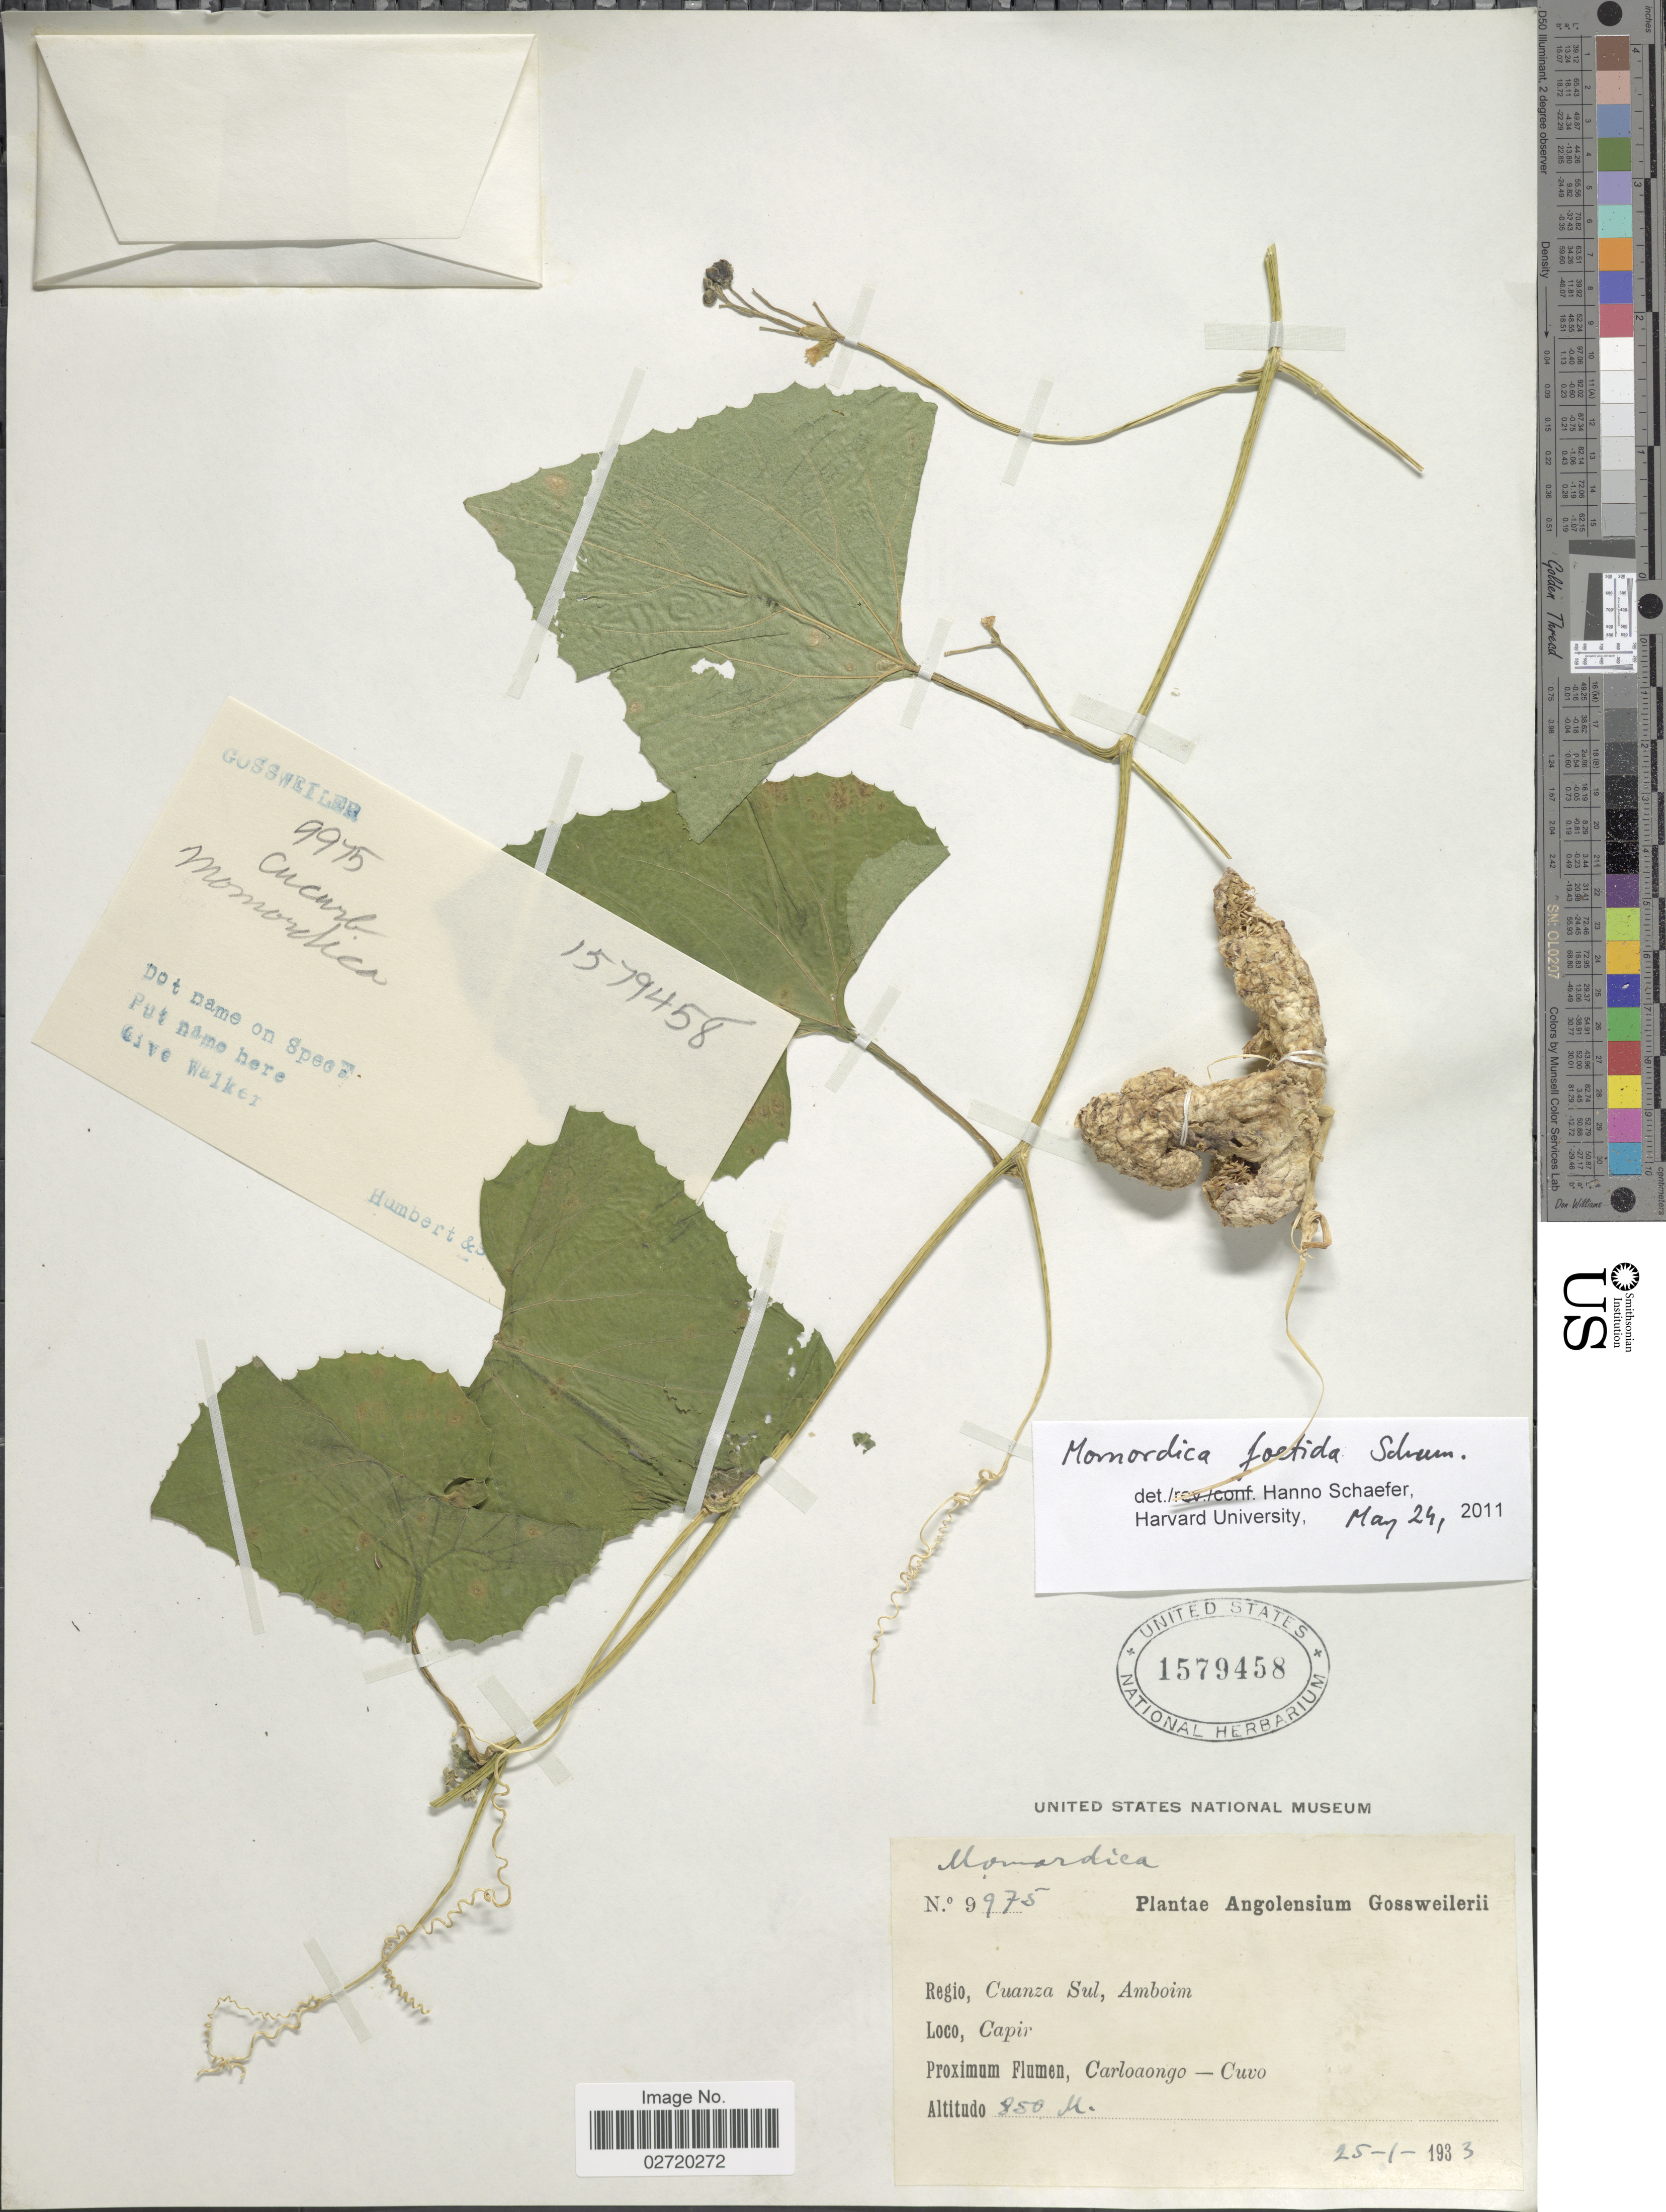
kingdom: Plantae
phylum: Tracheophyta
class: Magnoliopsida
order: Cucurbitales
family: Cucurbitaceae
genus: Momordica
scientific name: Momordica foetida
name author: Schumach.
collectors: -. Gossweiler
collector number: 9975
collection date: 1933-01-25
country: Angola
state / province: Cuanza Sul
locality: Regio, Cuanza Sul, Amboim, Capir, Carloaongo - Cuxo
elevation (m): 950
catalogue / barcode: US 1579458